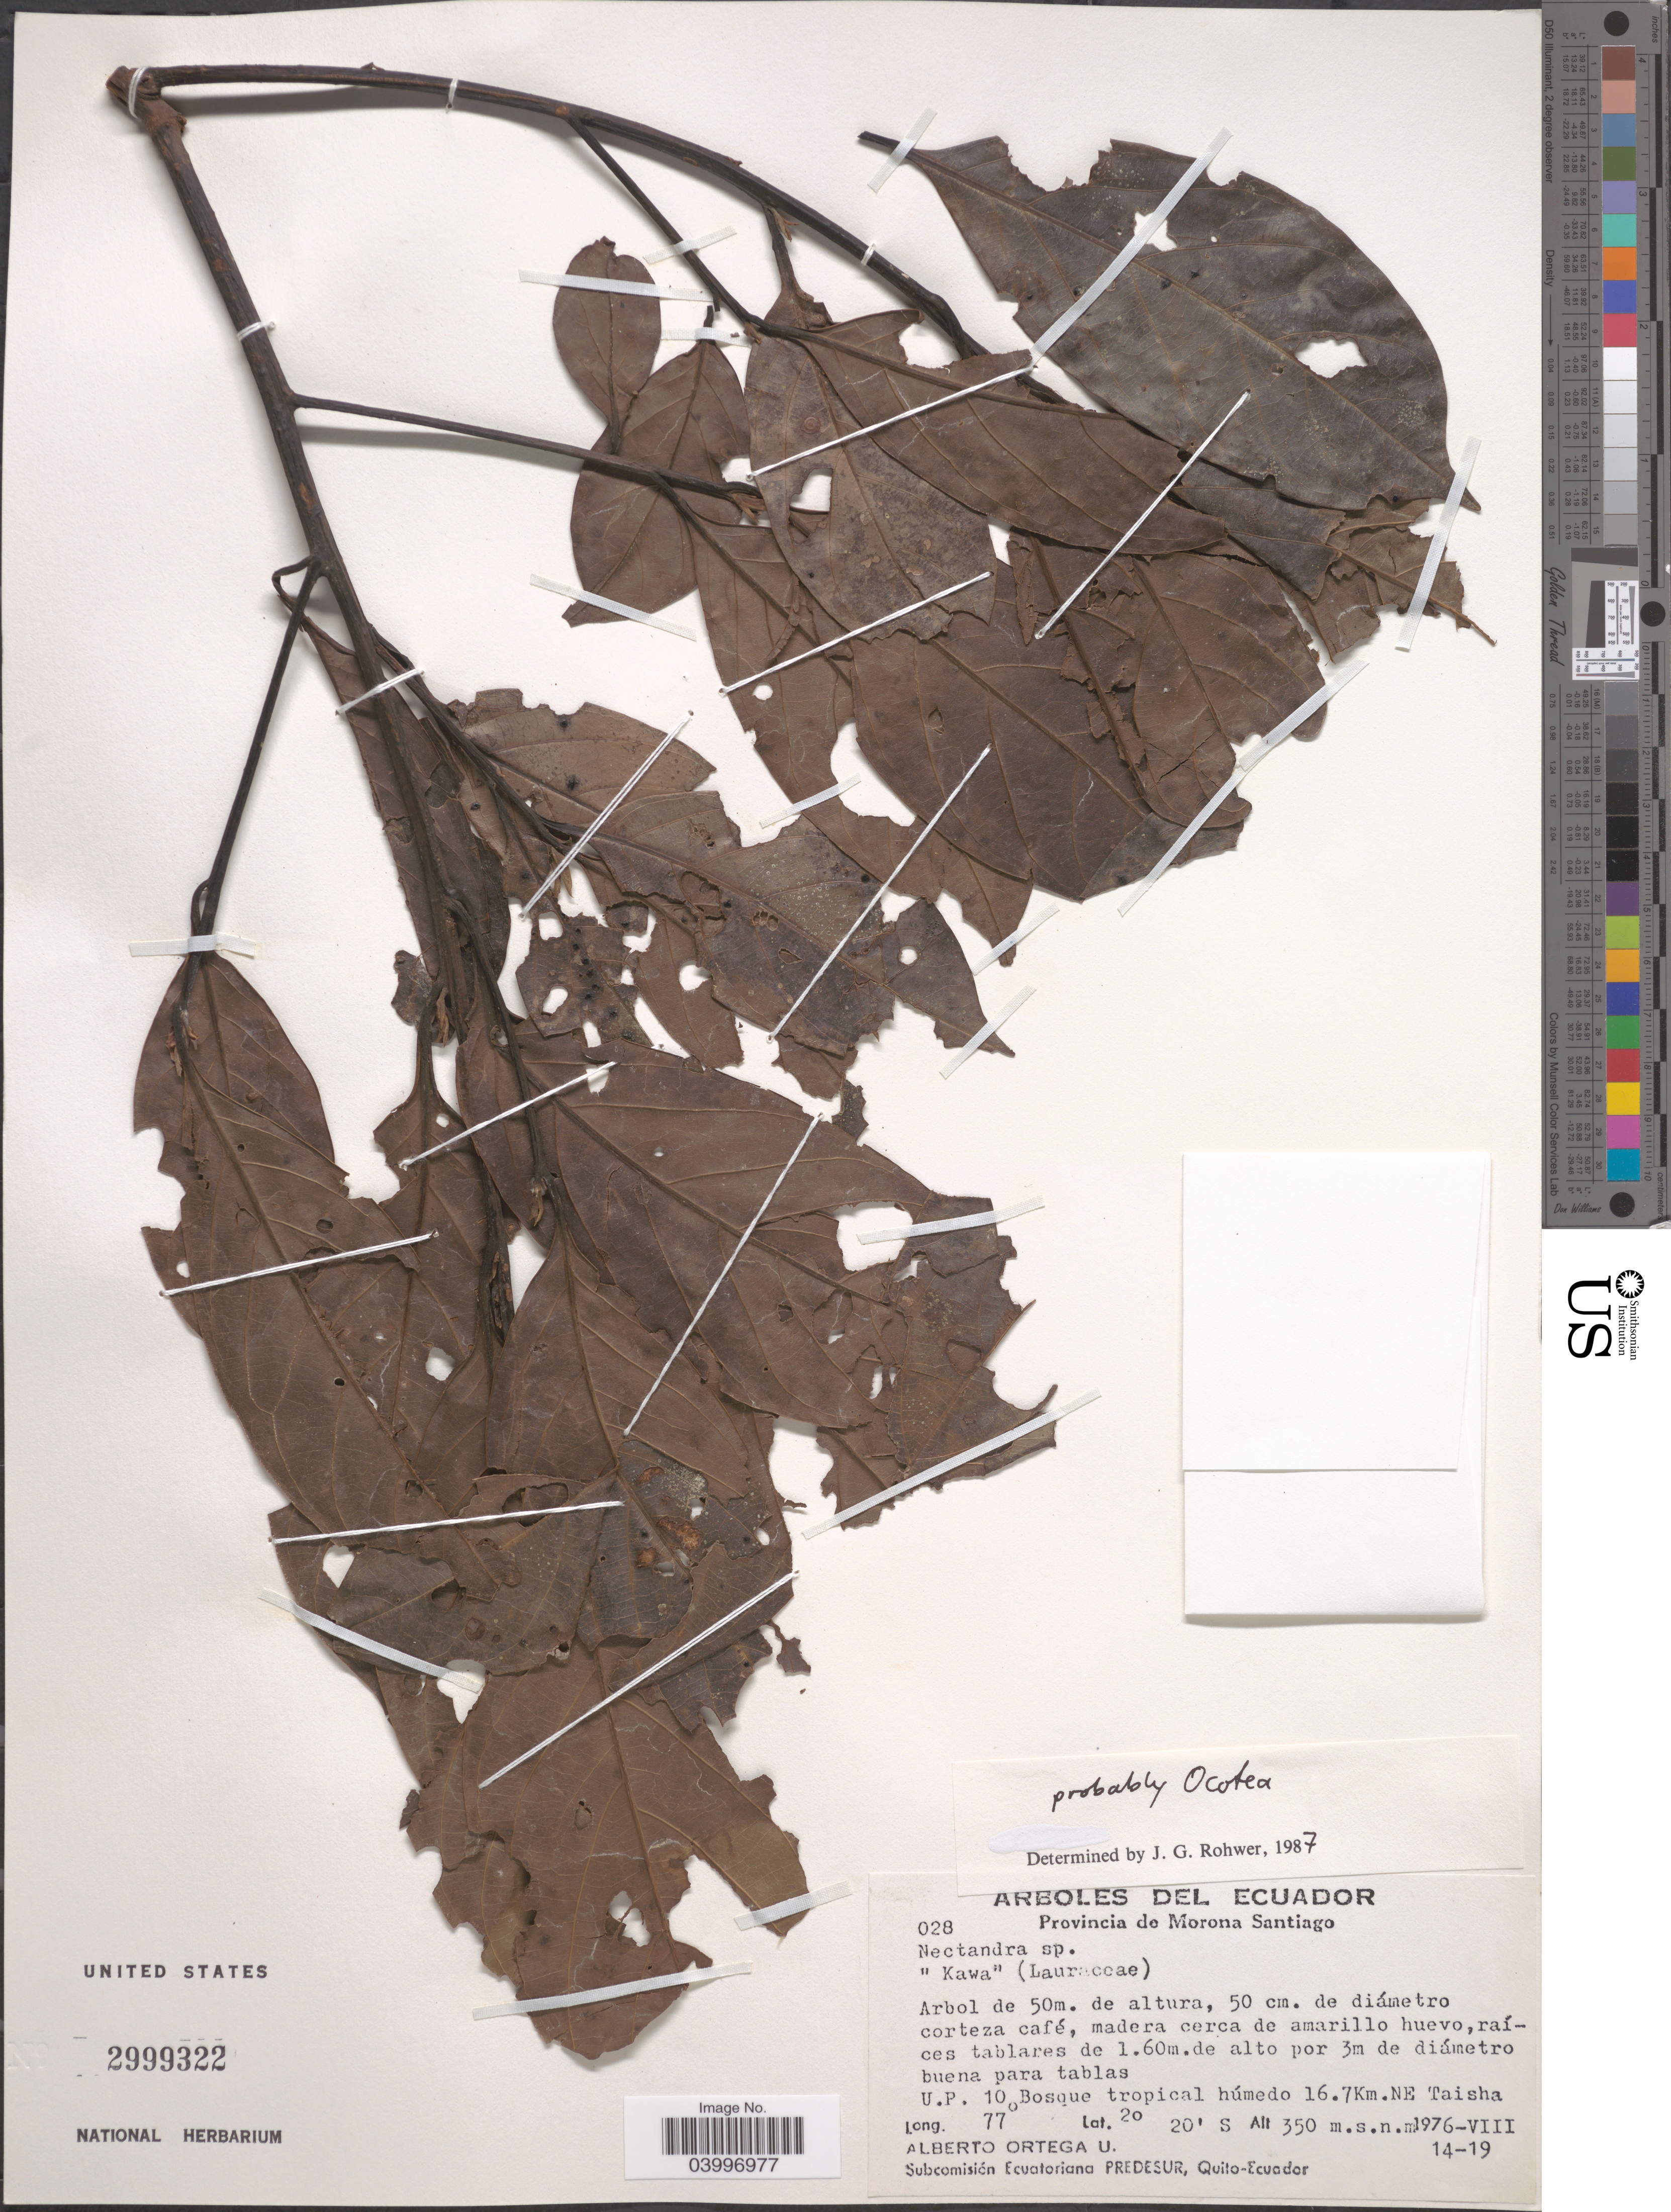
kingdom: Plantae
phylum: Tracheophyta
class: Magnoliopsida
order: Laurales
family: Lauraceae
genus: Ocotea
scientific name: Ocotea sp.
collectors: A. T. Ortega U.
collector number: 028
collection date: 1976-08-14/1976-08-19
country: Ecuador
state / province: Morona-Santiago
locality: U.P. 10 Bosque tropical húmedo 16.7Km.NE Taisha.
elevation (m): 350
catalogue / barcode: US 2999322